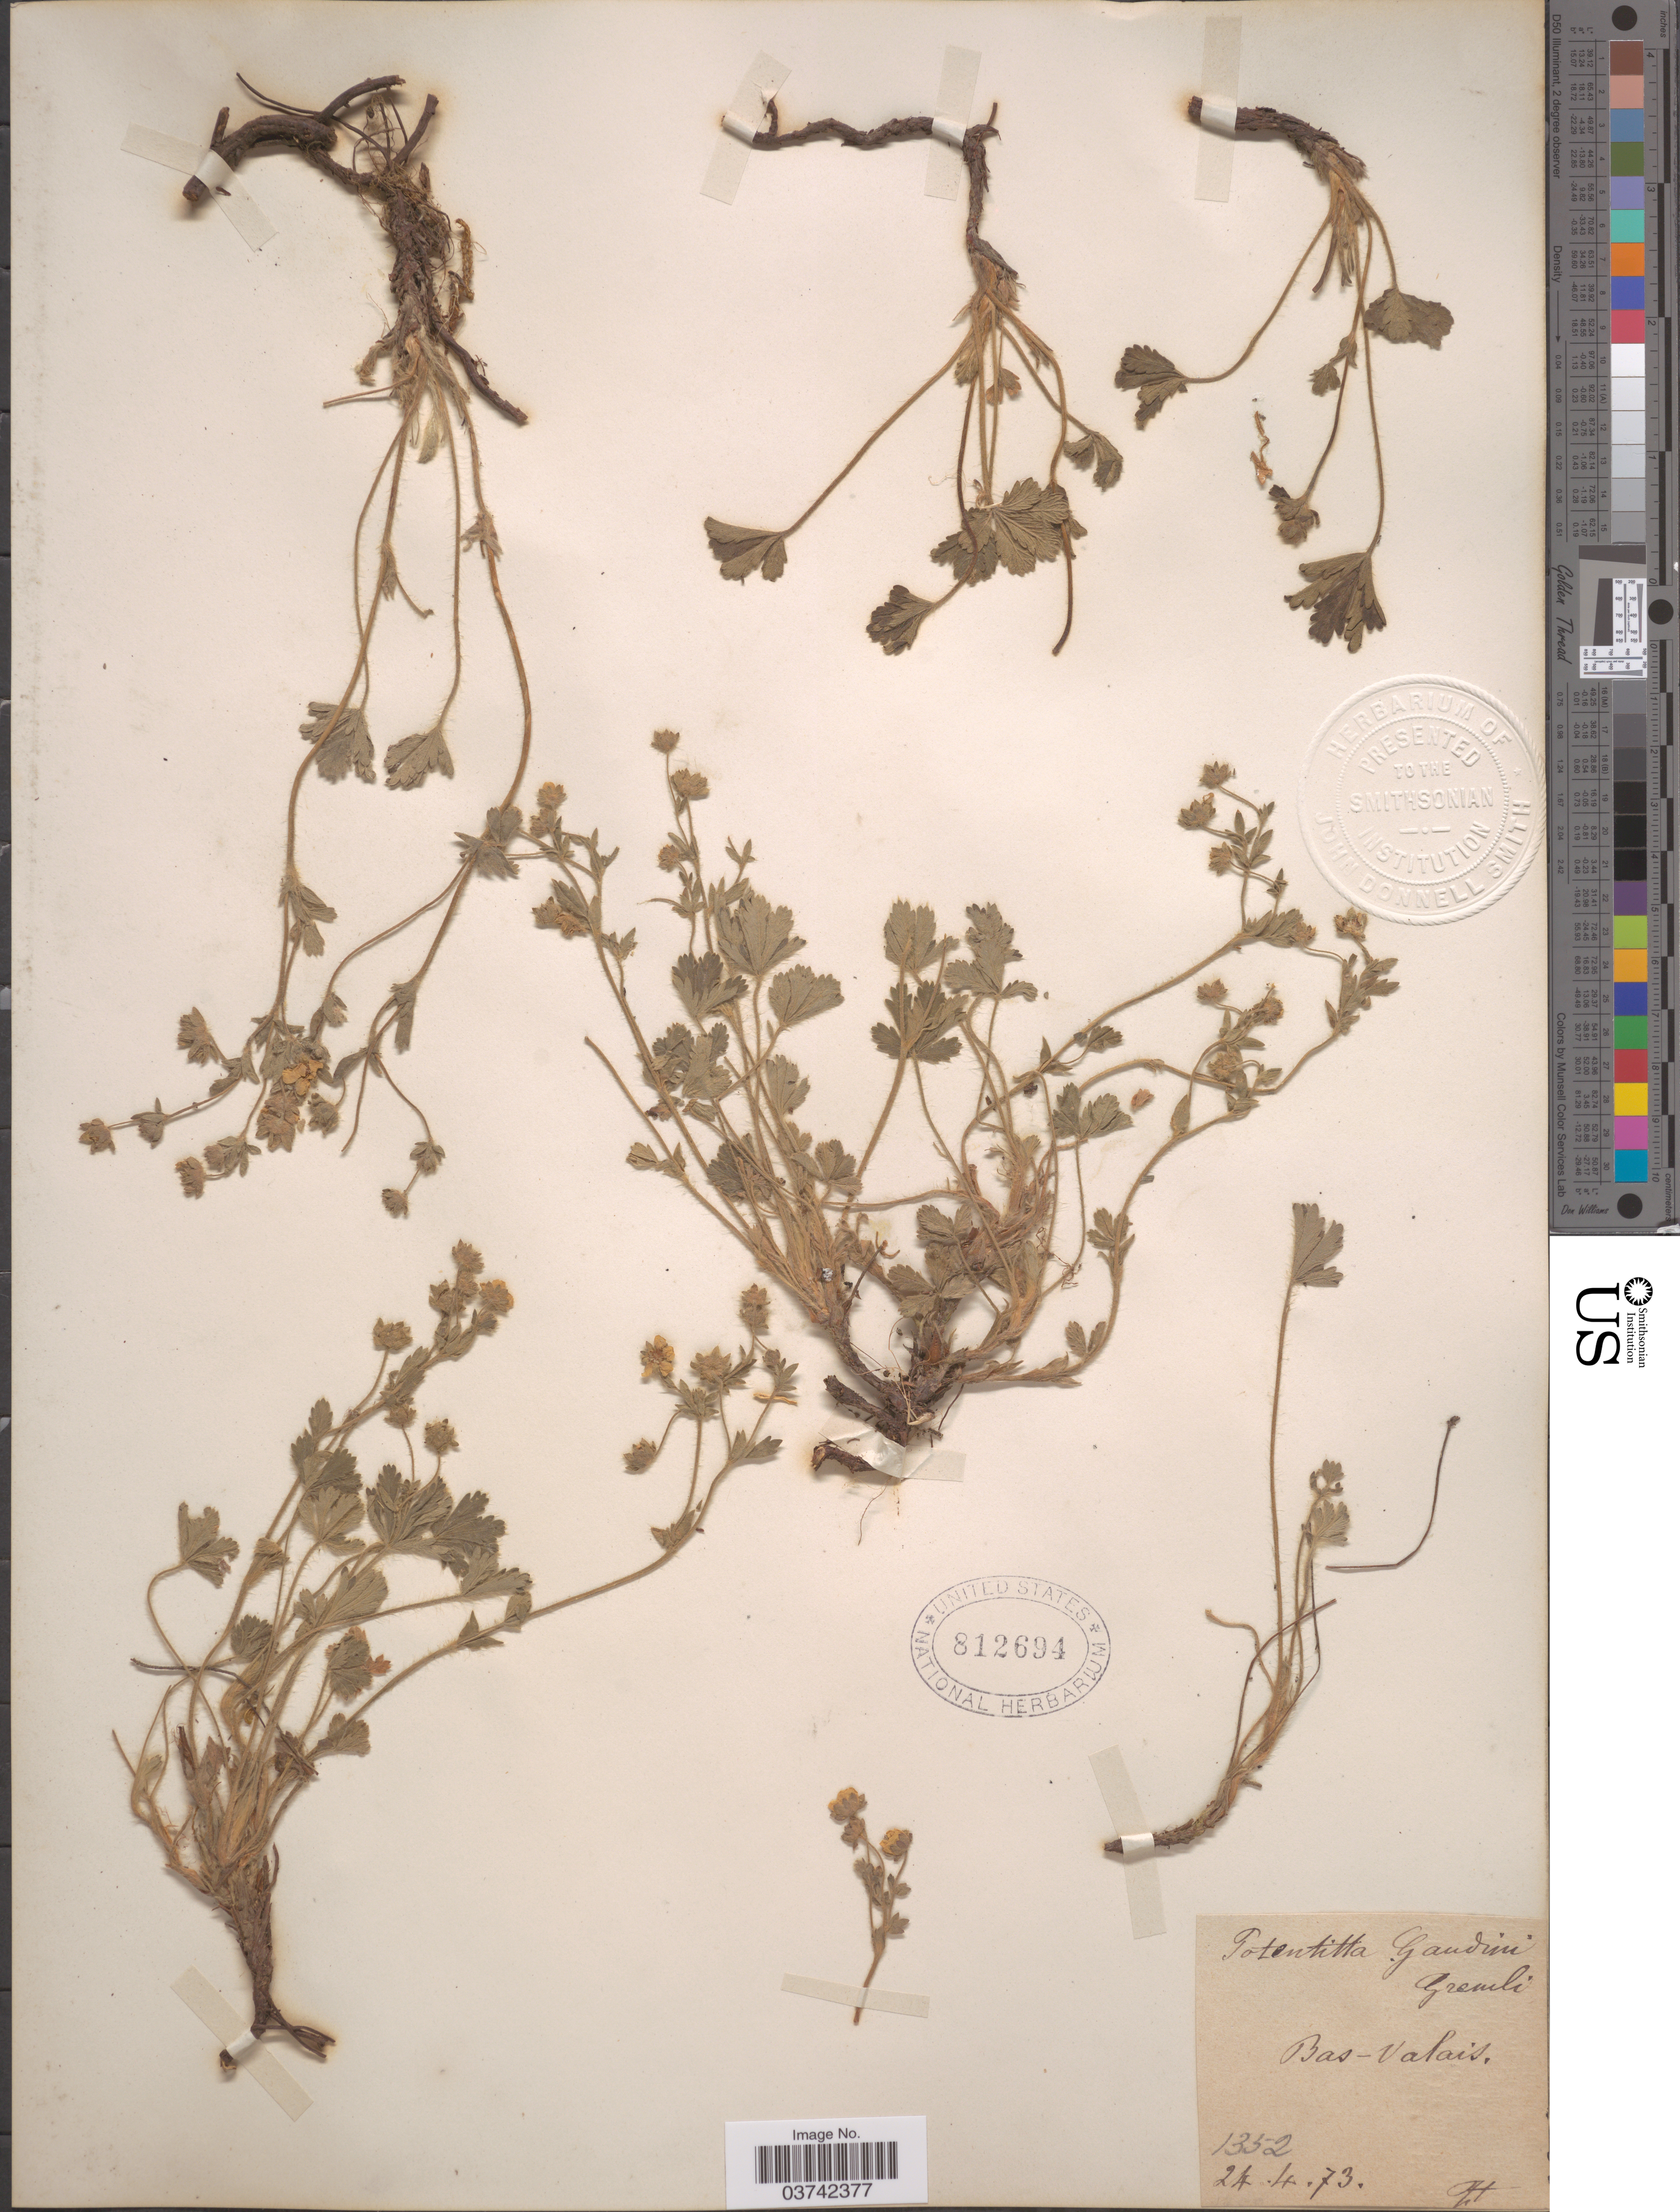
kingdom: Plantae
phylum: Tracheophyta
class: Magnoliopsida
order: Rosales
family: Rosaceae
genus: Potentilla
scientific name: Potentilla gaudinii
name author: Gremli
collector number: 1352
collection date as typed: Transcribed d/m/y: 24/4/73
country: Switzerland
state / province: Valais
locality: Bas-Valais.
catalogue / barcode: US 812694